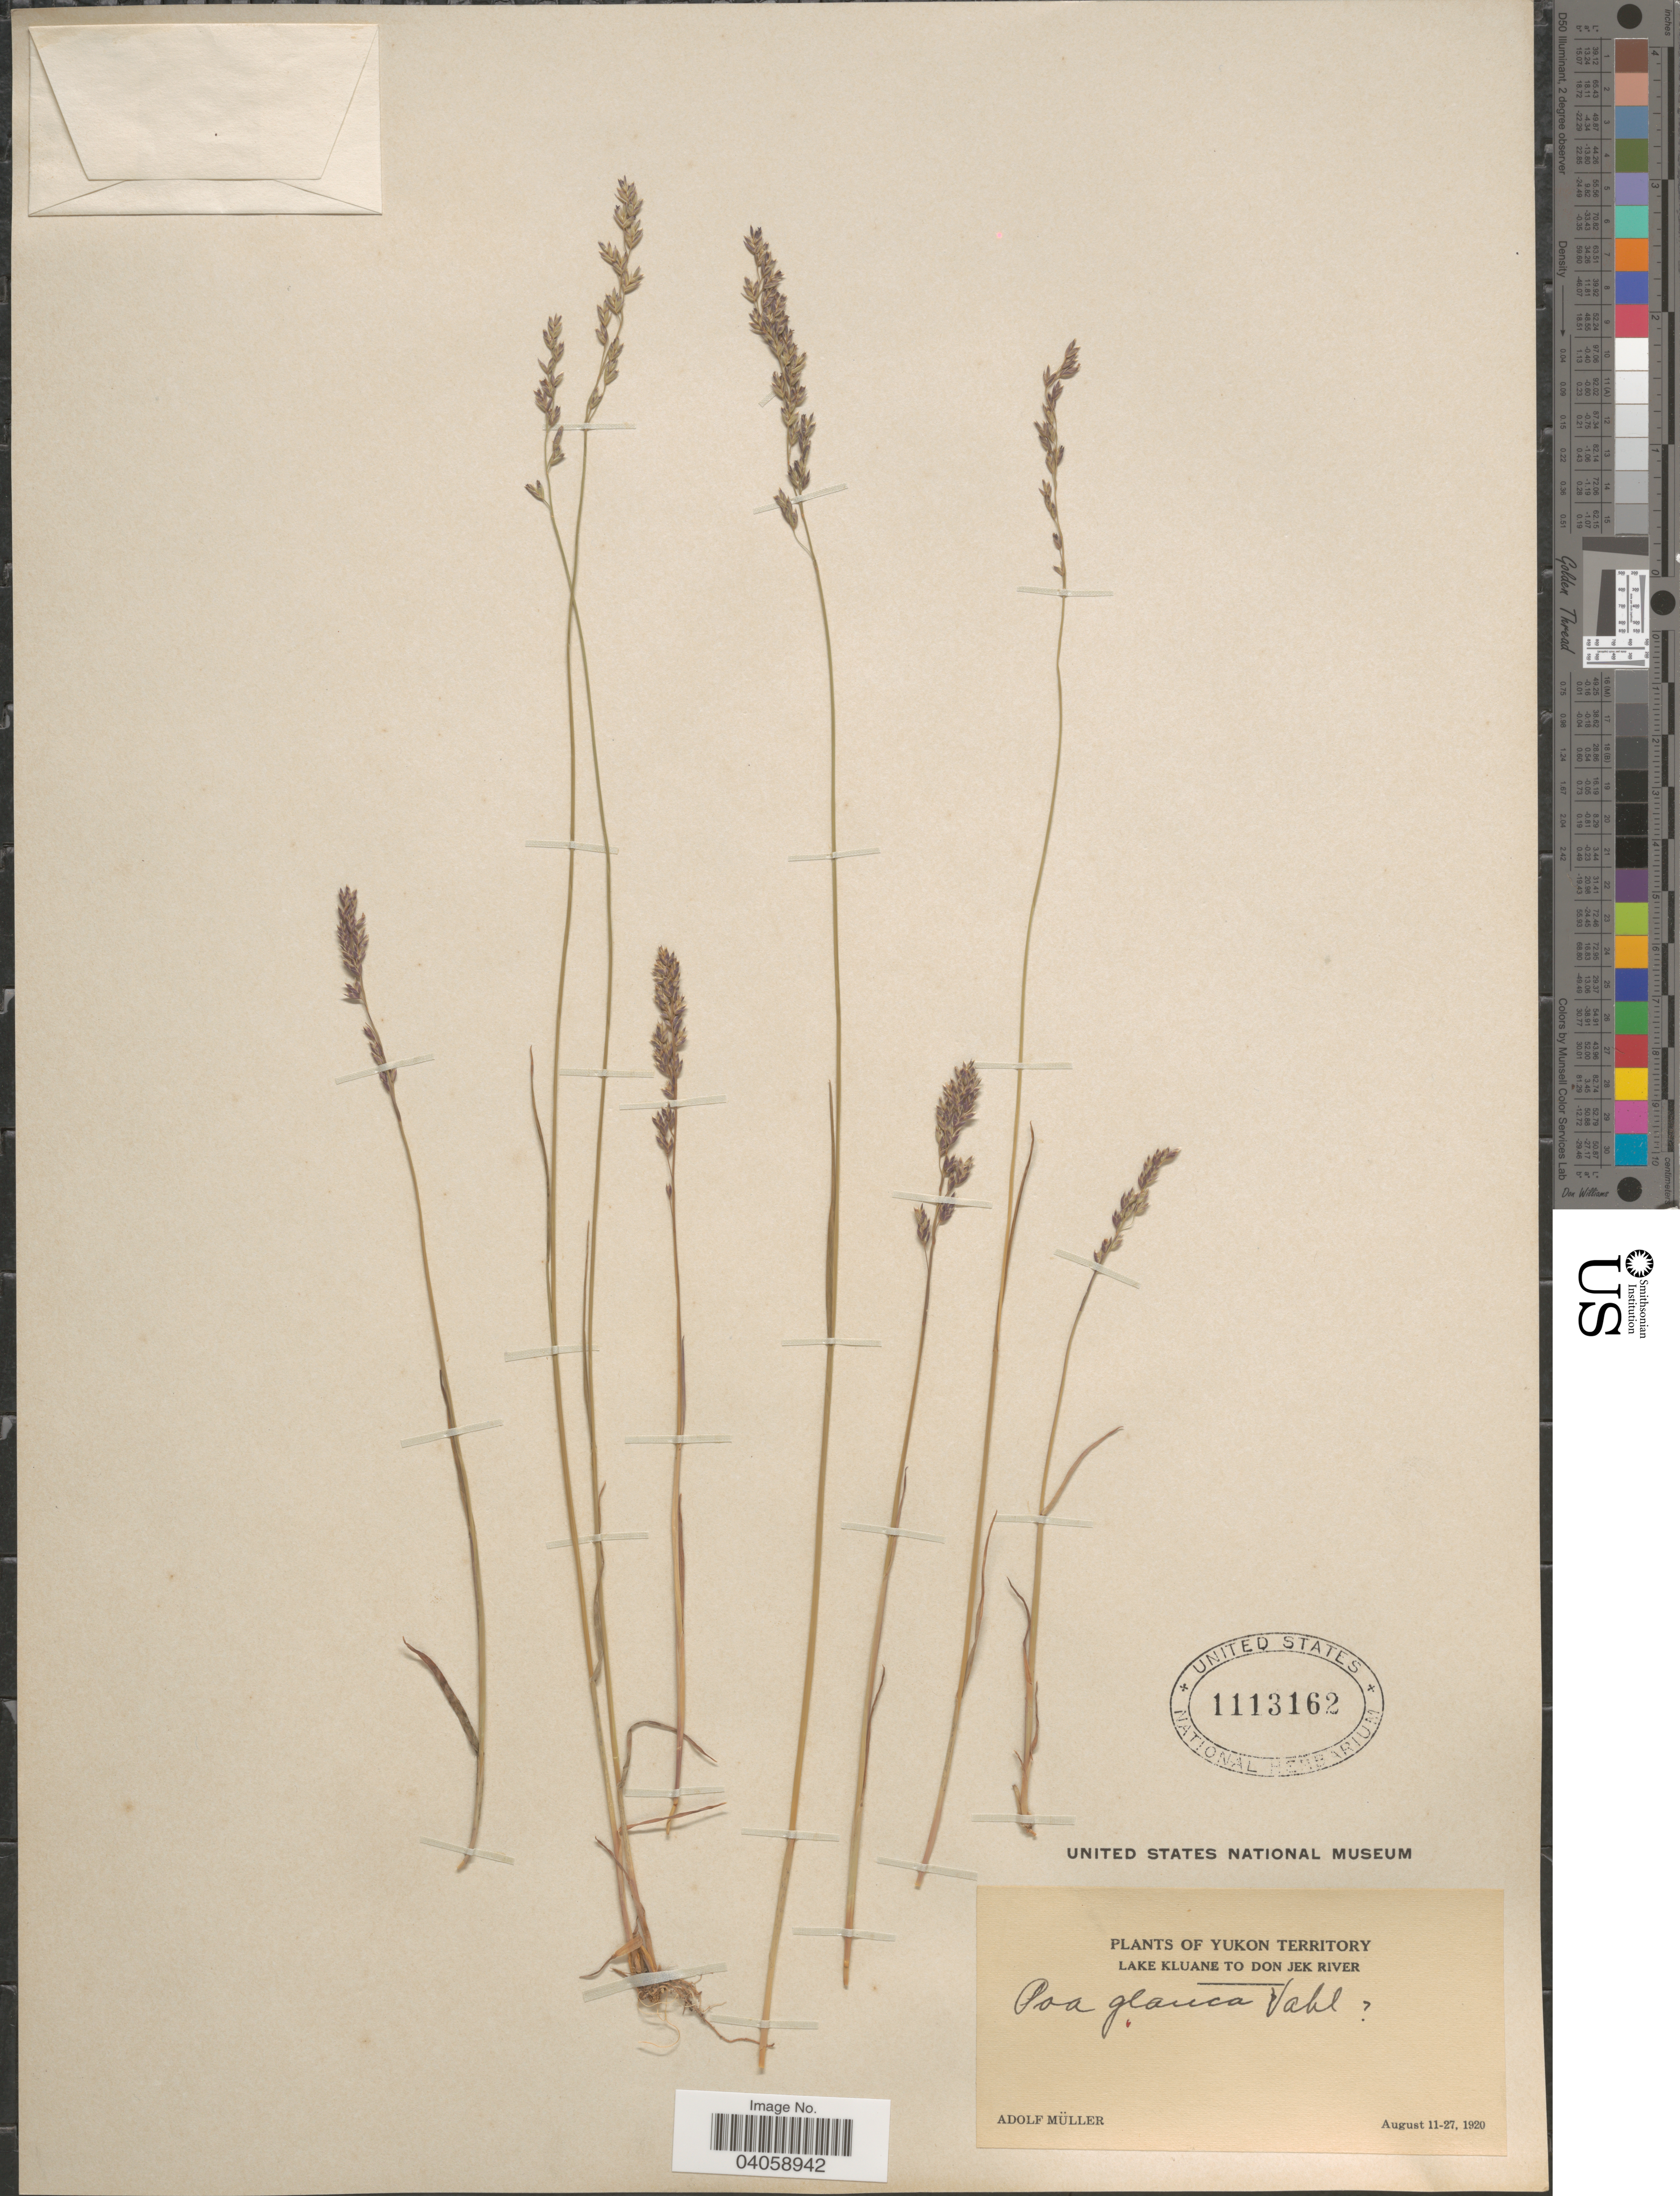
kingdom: Plantae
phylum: Tracheophyta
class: Liliopsida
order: Poales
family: Poaceae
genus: Poa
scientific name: Poa glauca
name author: Vahl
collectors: A. Muller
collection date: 1920-08-11/1920-08-27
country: Canada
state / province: Yukon Territory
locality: Lake Kluane to Don Jek River.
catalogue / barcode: US 1113162